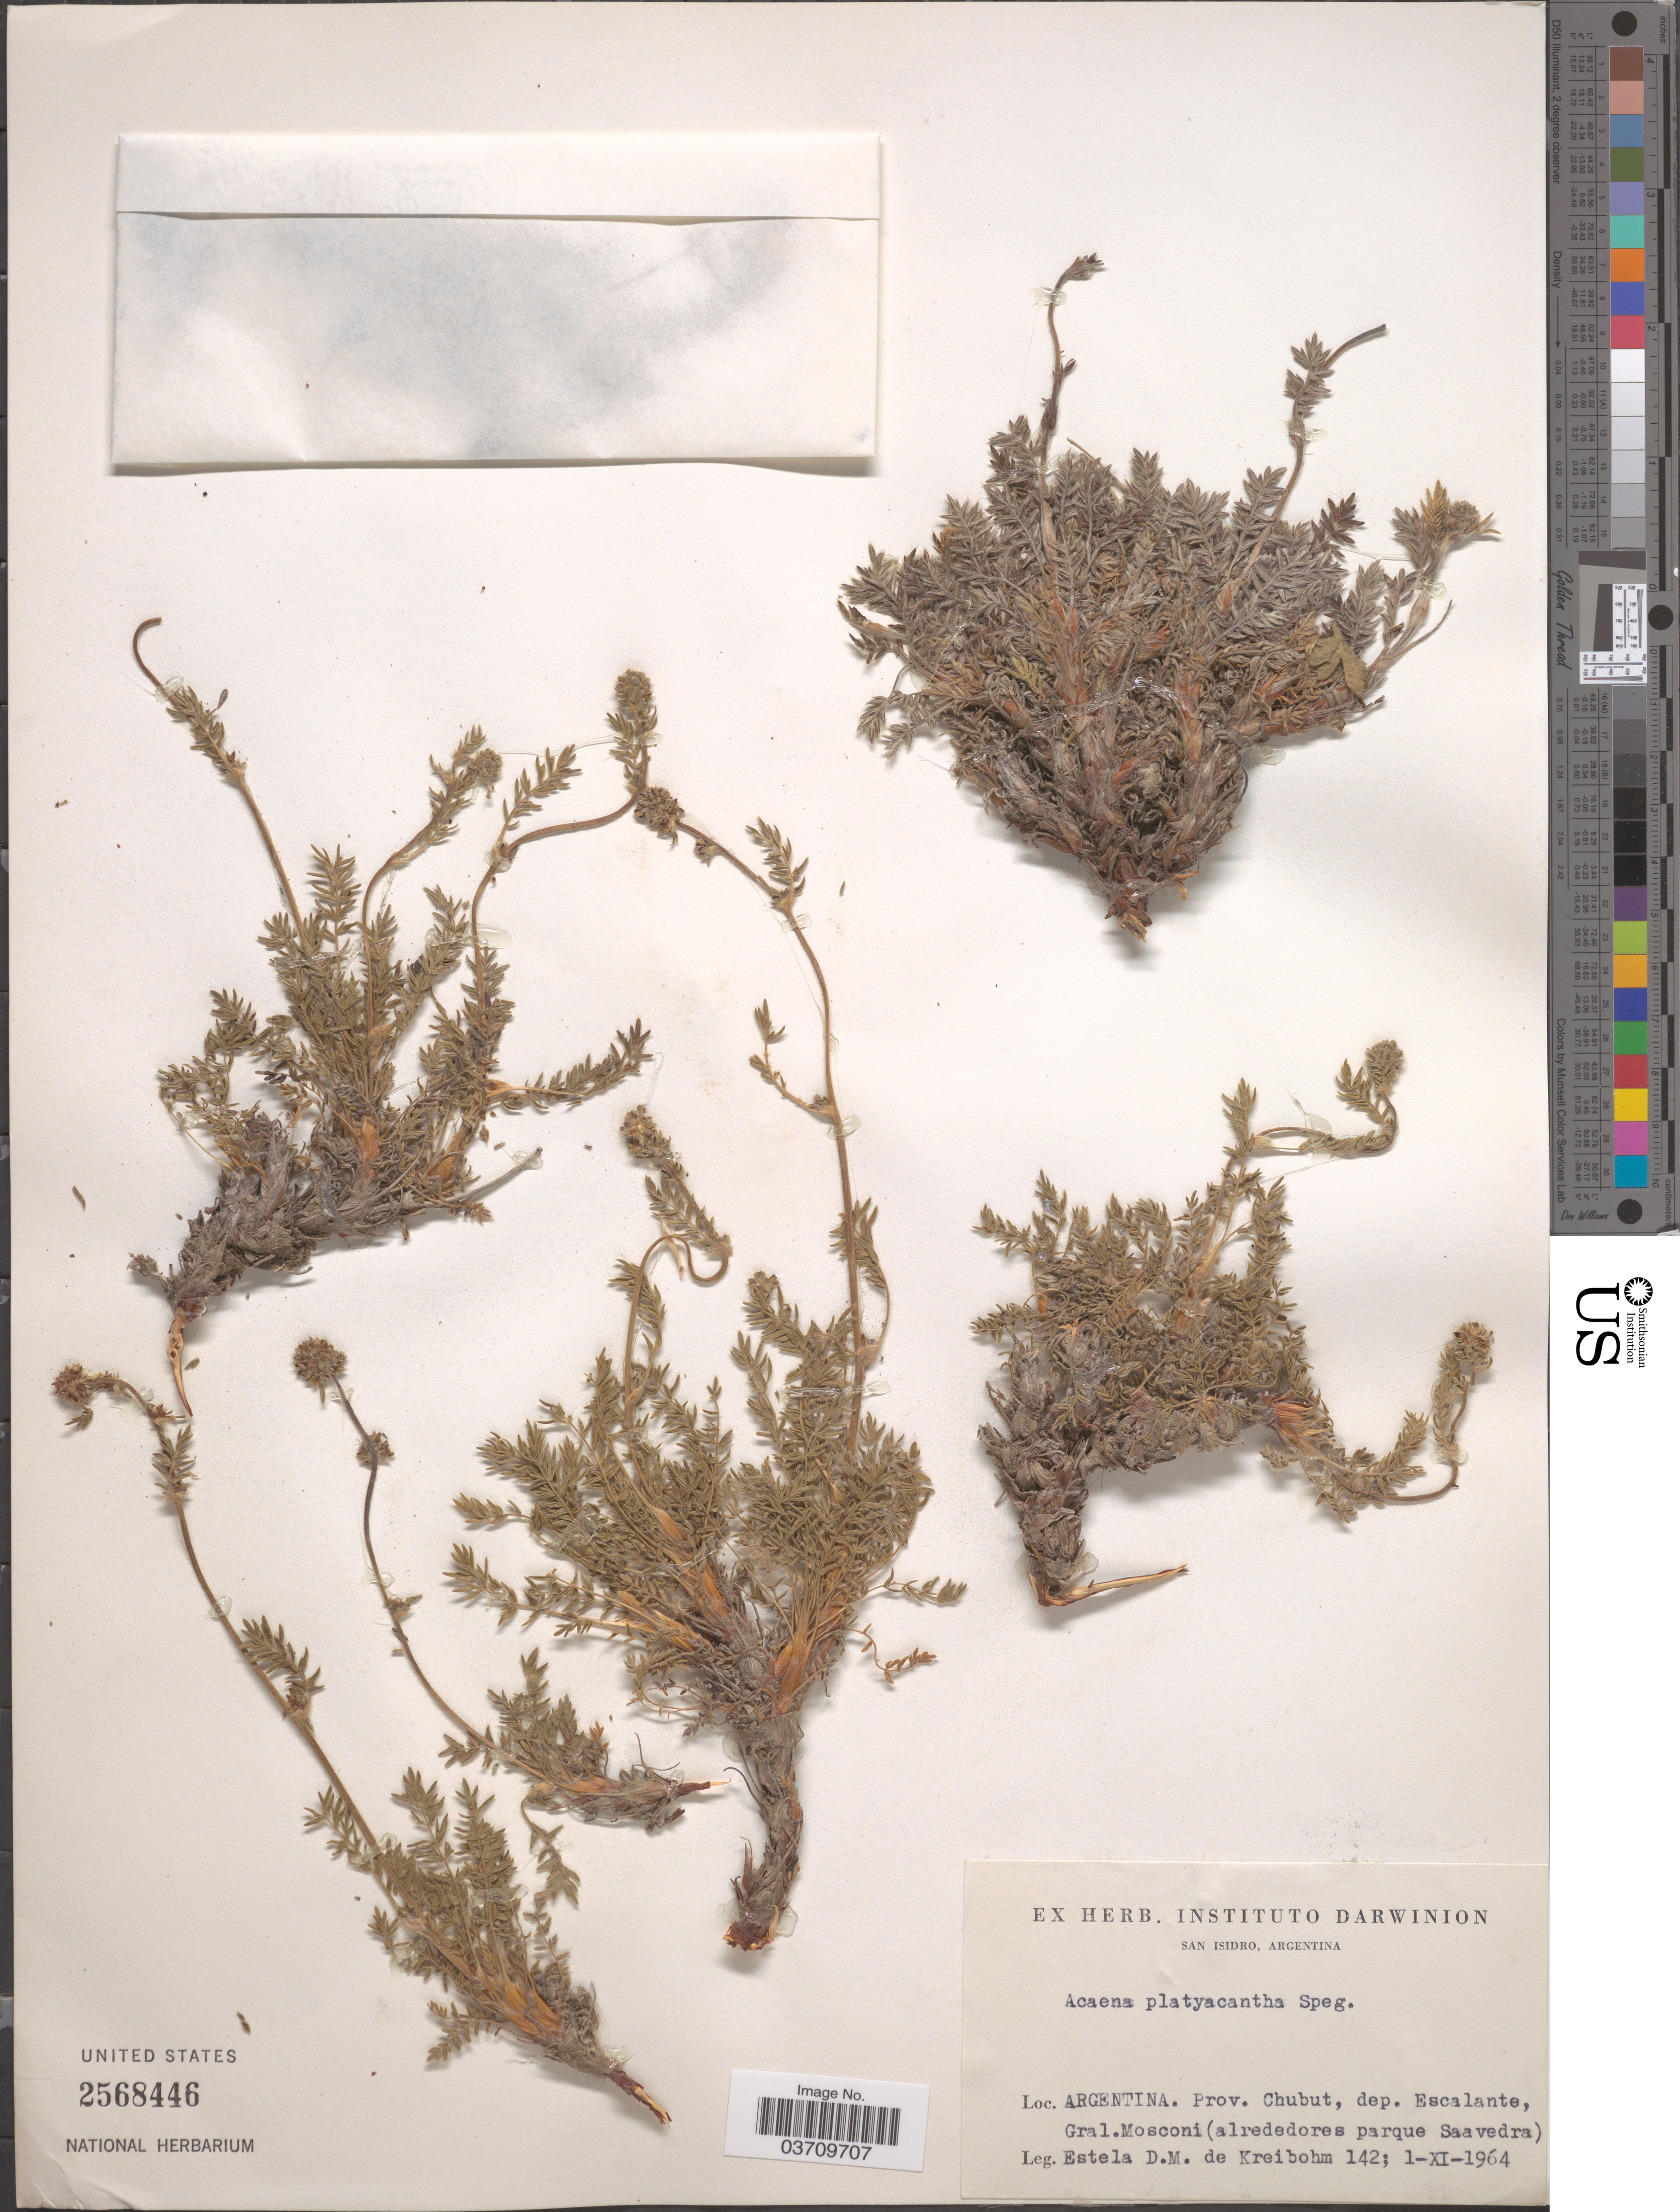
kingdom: Plantae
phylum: Tracheophyta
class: Magnoliopsida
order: Rosales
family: Rosaceae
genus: Acaena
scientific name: Acaena platyacantha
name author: Speg.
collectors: E. Kreibohm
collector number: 142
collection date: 1964-11-01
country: Argentina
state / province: Chubut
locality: Dep. Escalante, Gral. Mosconi (alrededores parque Saavedra).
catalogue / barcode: US 2568446